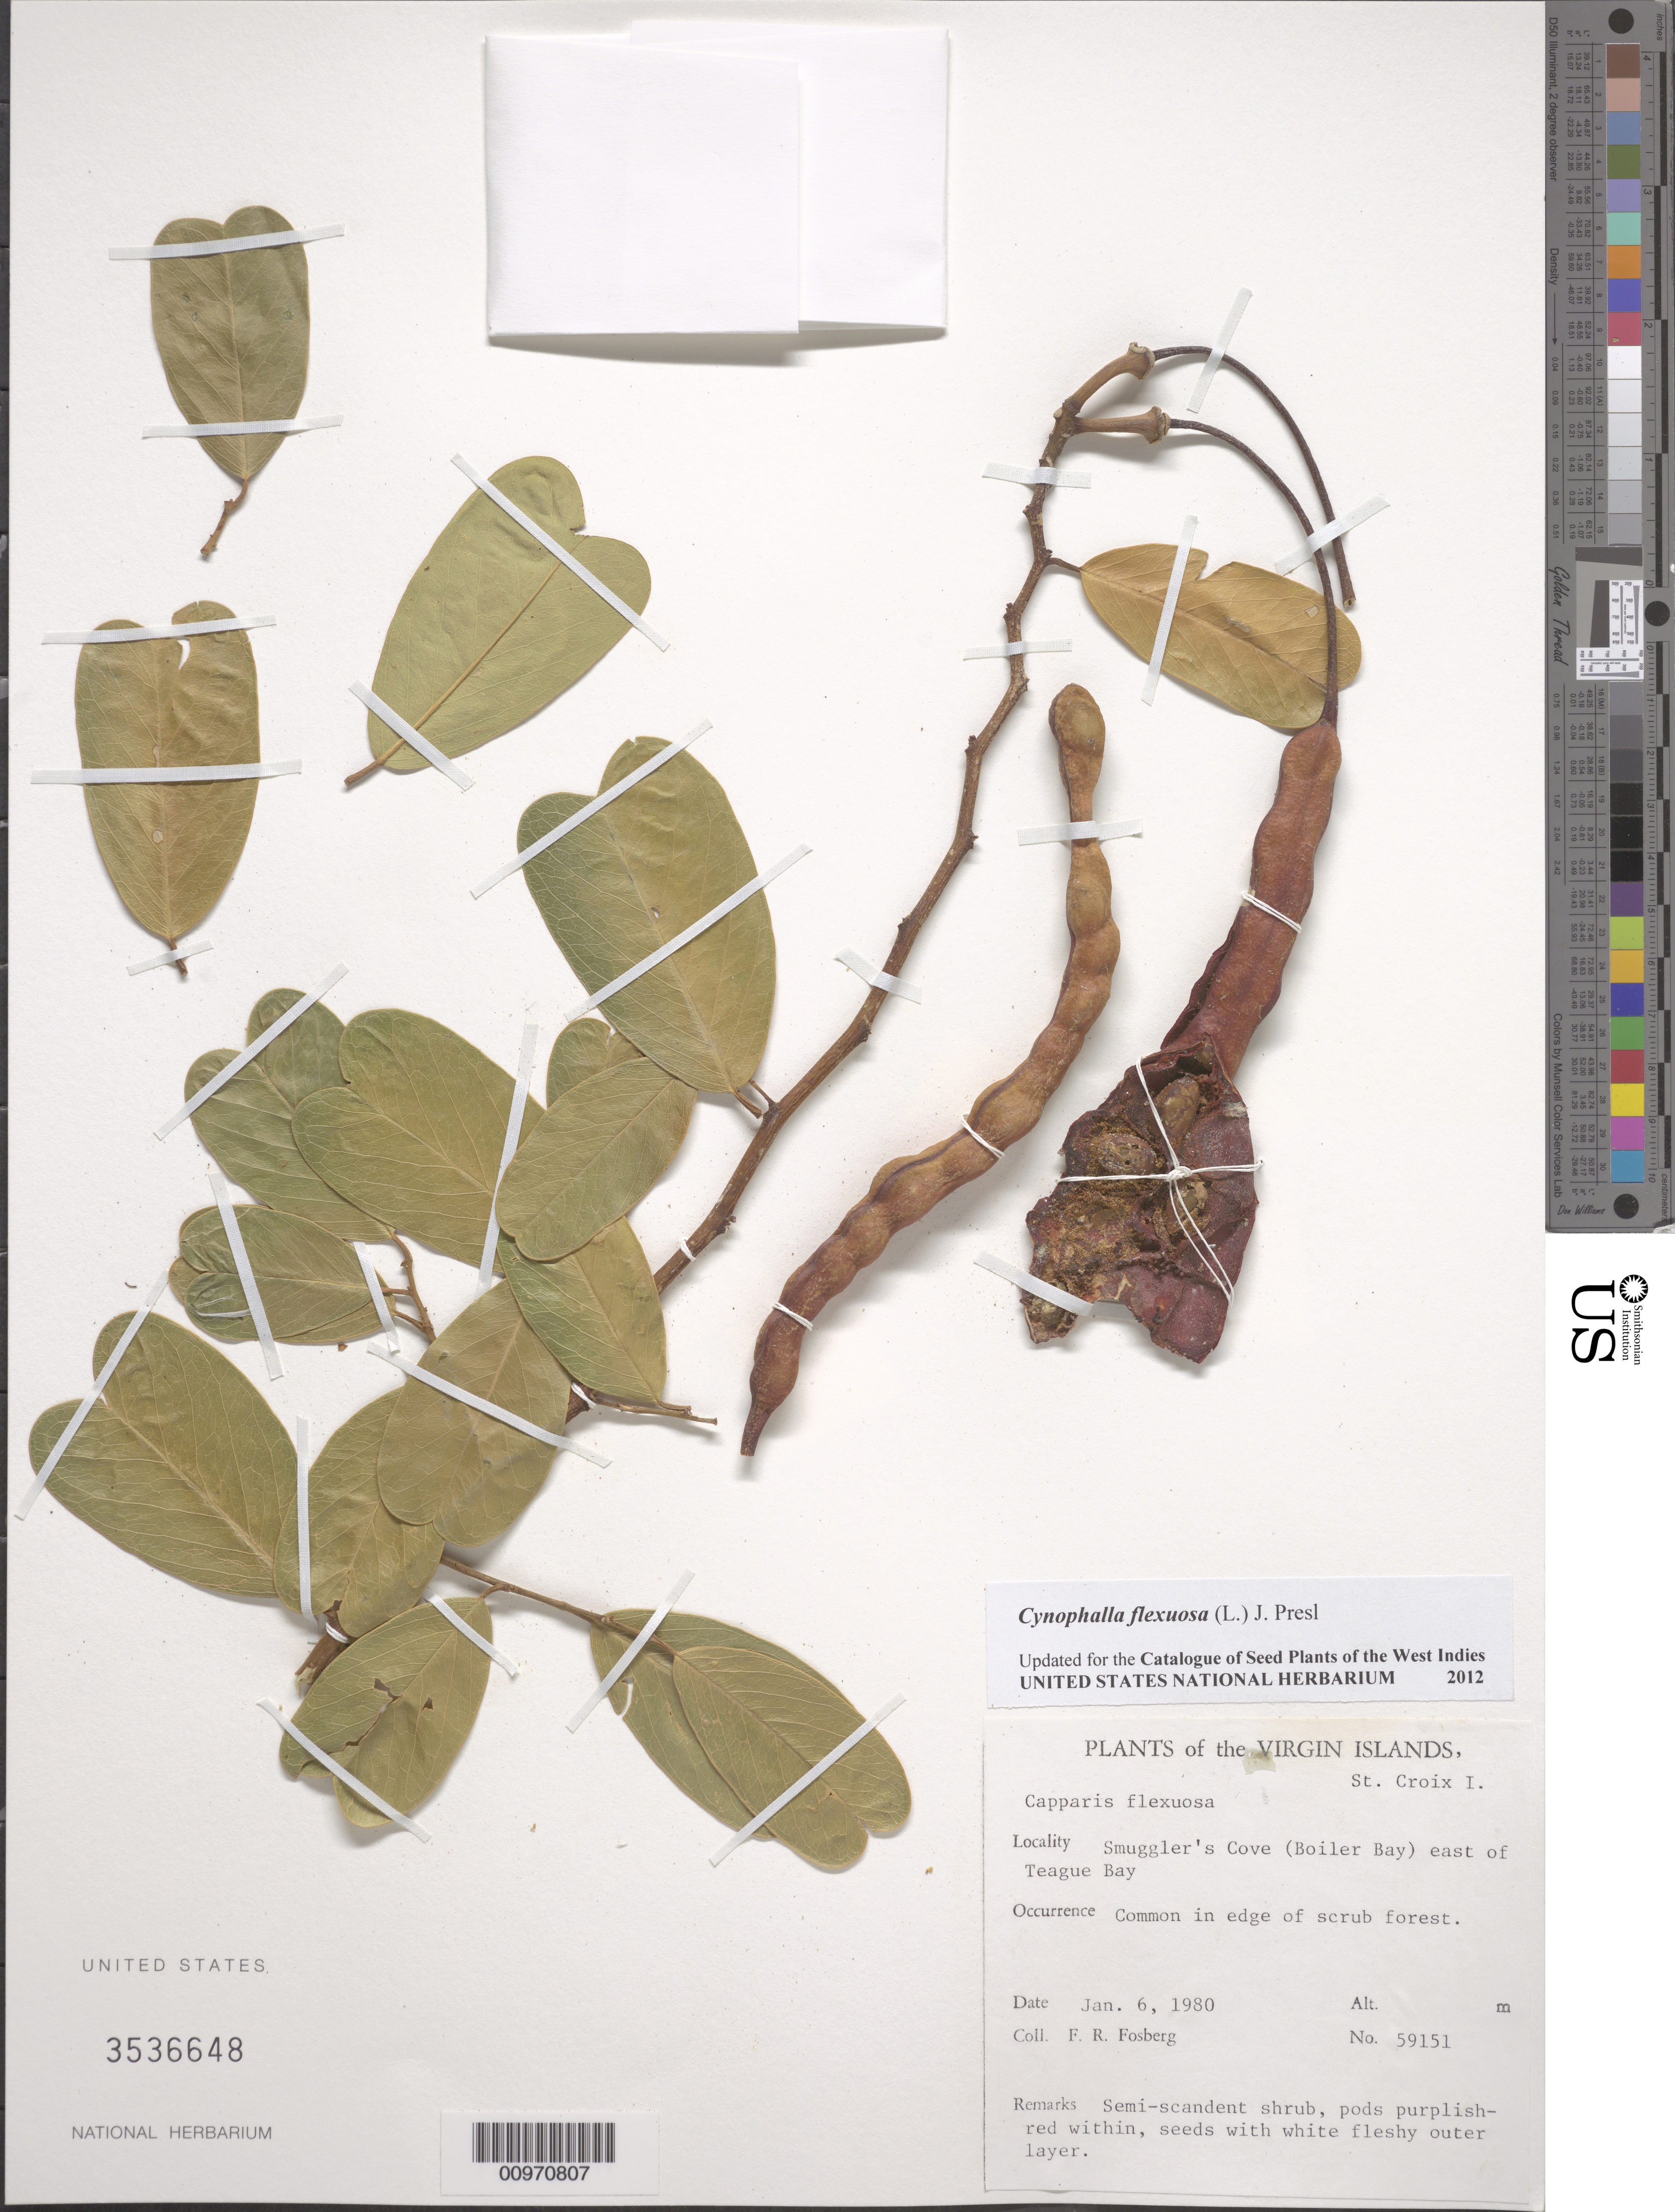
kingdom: Plantae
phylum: Tracheophyta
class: Magnoliopsida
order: Brassicales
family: Capparaceae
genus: Cynophalla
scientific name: Cynophalla flexuosa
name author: (L.) J. Presl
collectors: F. R. Fosberg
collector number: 59151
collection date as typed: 06 Jan 1980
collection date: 1980-01-06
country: U.S. Virgin Islands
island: St. Croix I.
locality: Smuggler's Cove (Boiler Bay) east of Teague Bay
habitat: Common on edge of scrub forest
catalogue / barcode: US 3536648